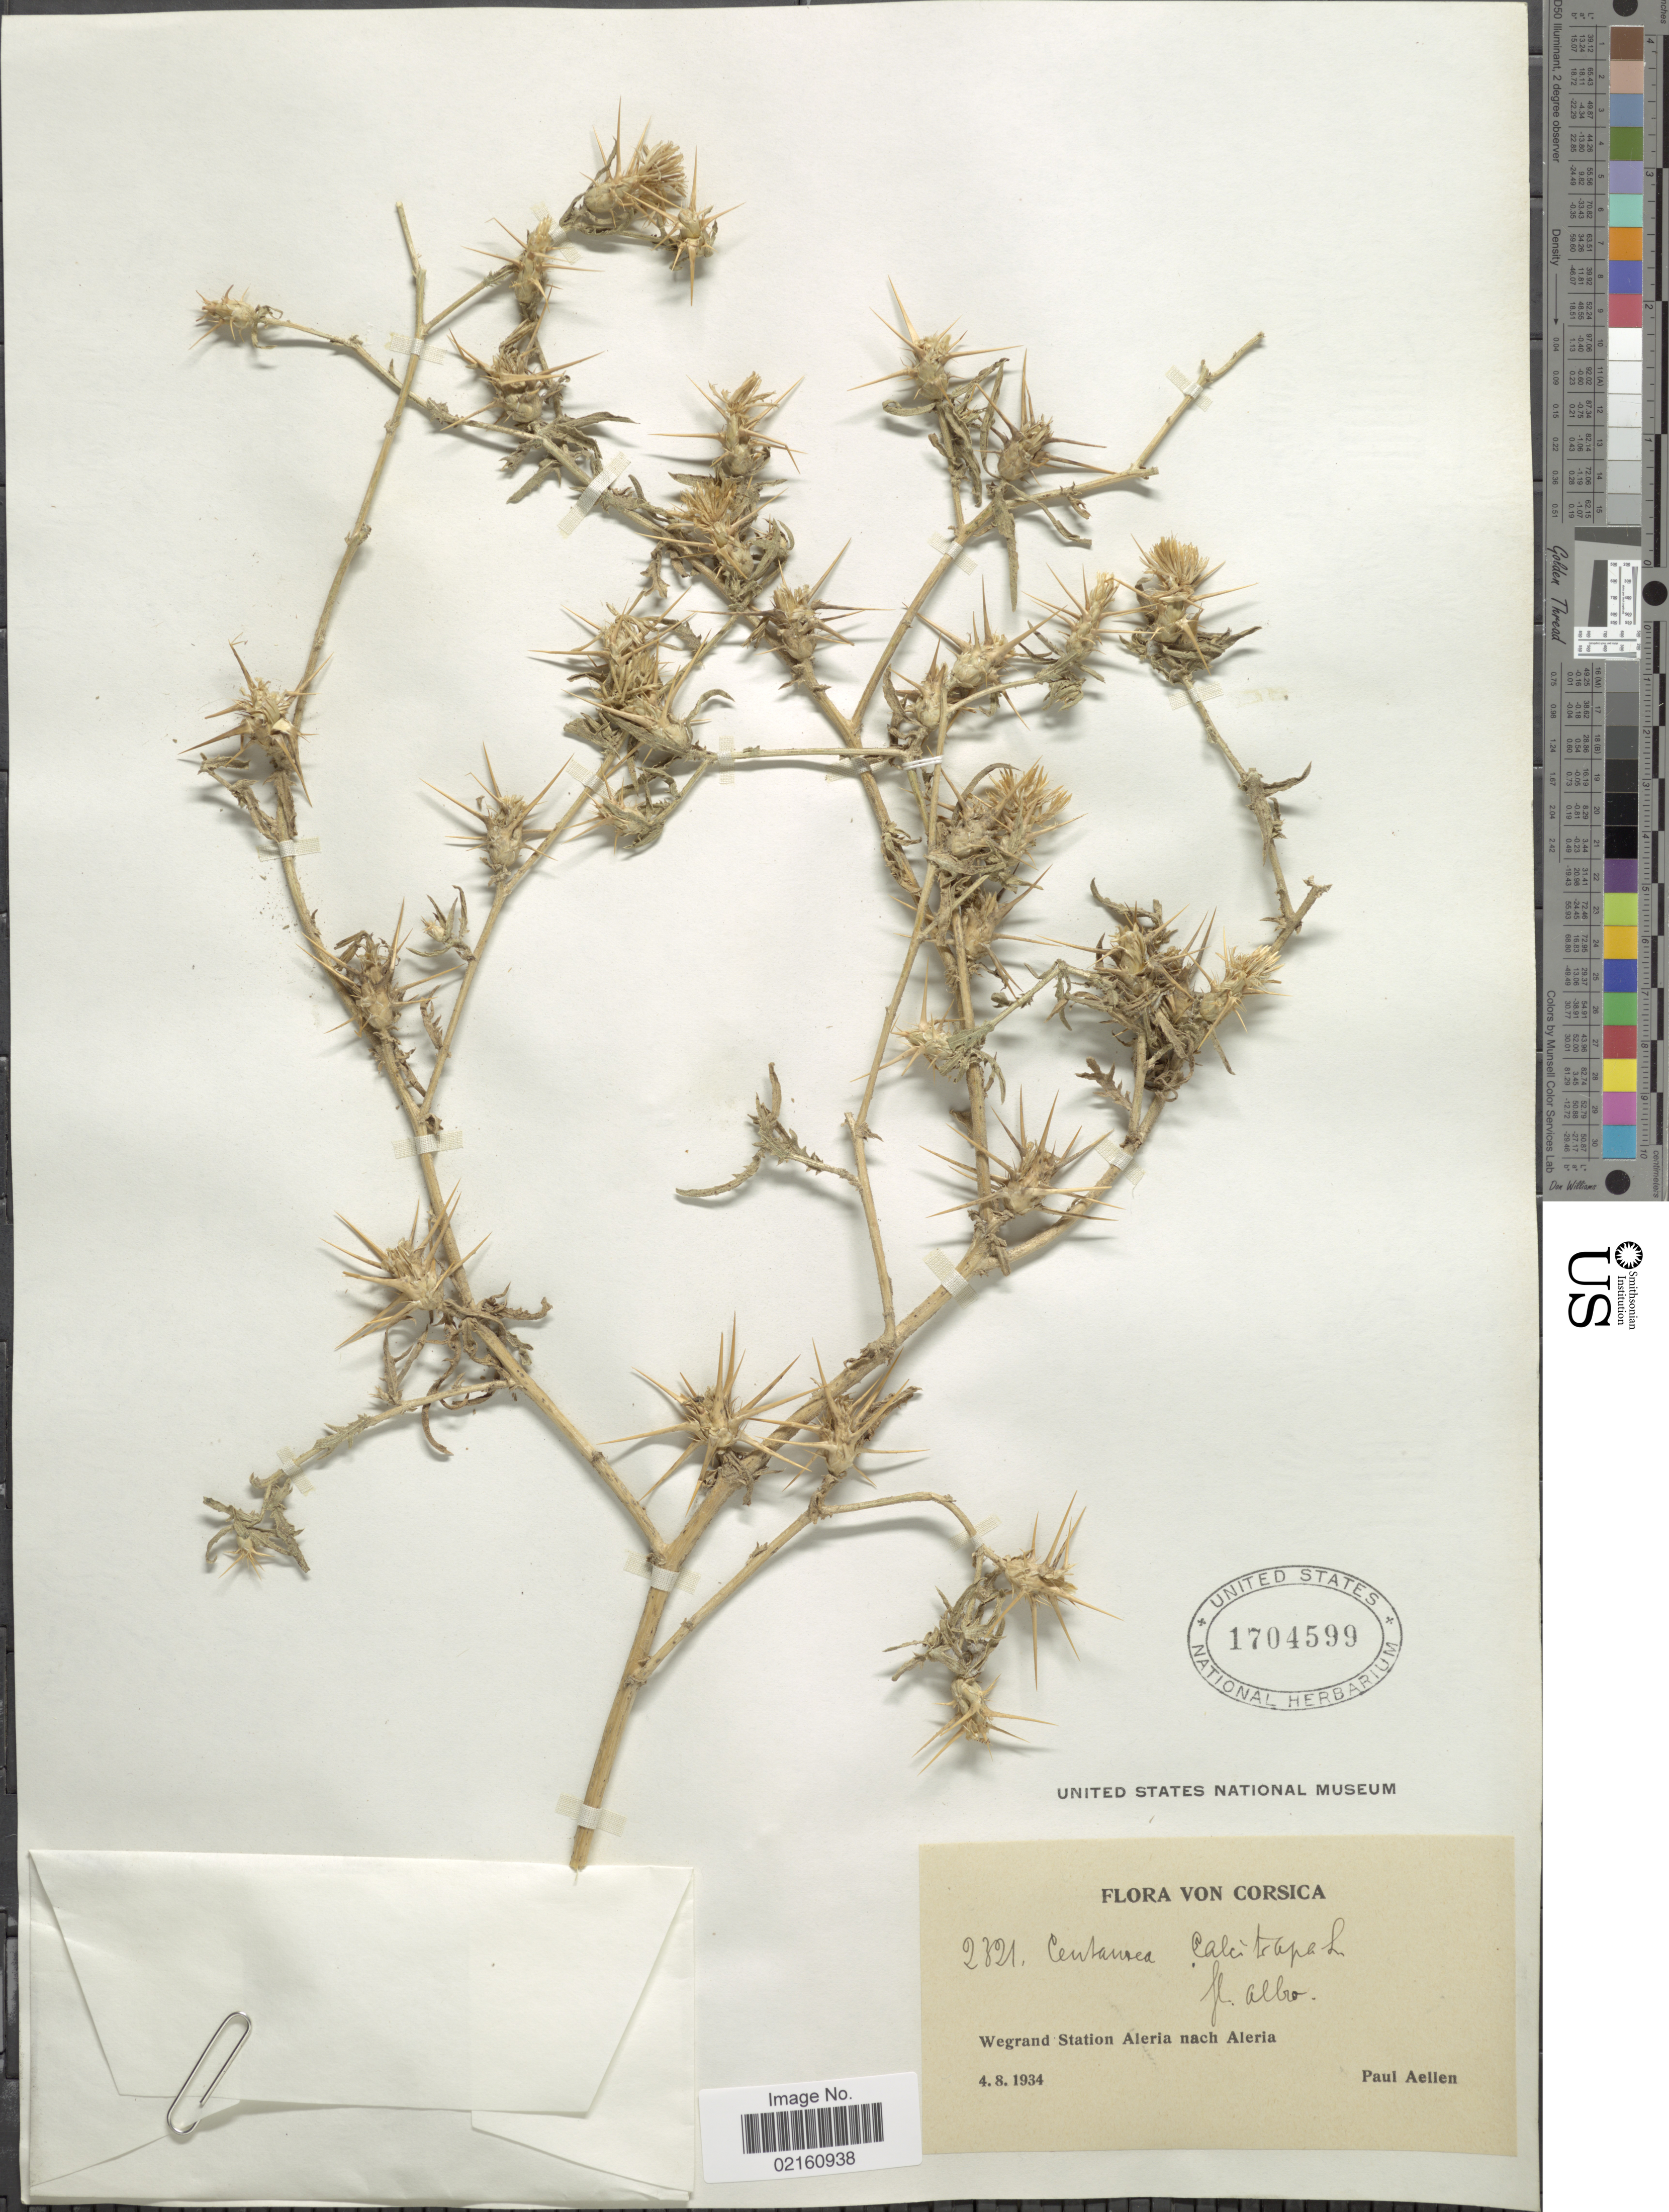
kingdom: Plantae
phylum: Tracheophyta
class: Magnoliopsida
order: Asterales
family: Asteraceae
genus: Centaurea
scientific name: Centaurea calcitrapa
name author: L.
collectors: P. Aellen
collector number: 2321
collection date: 1934-08-04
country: France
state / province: Corsica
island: Corse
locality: Wegrand Station Aleria nach Aleria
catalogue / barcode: US 1704599